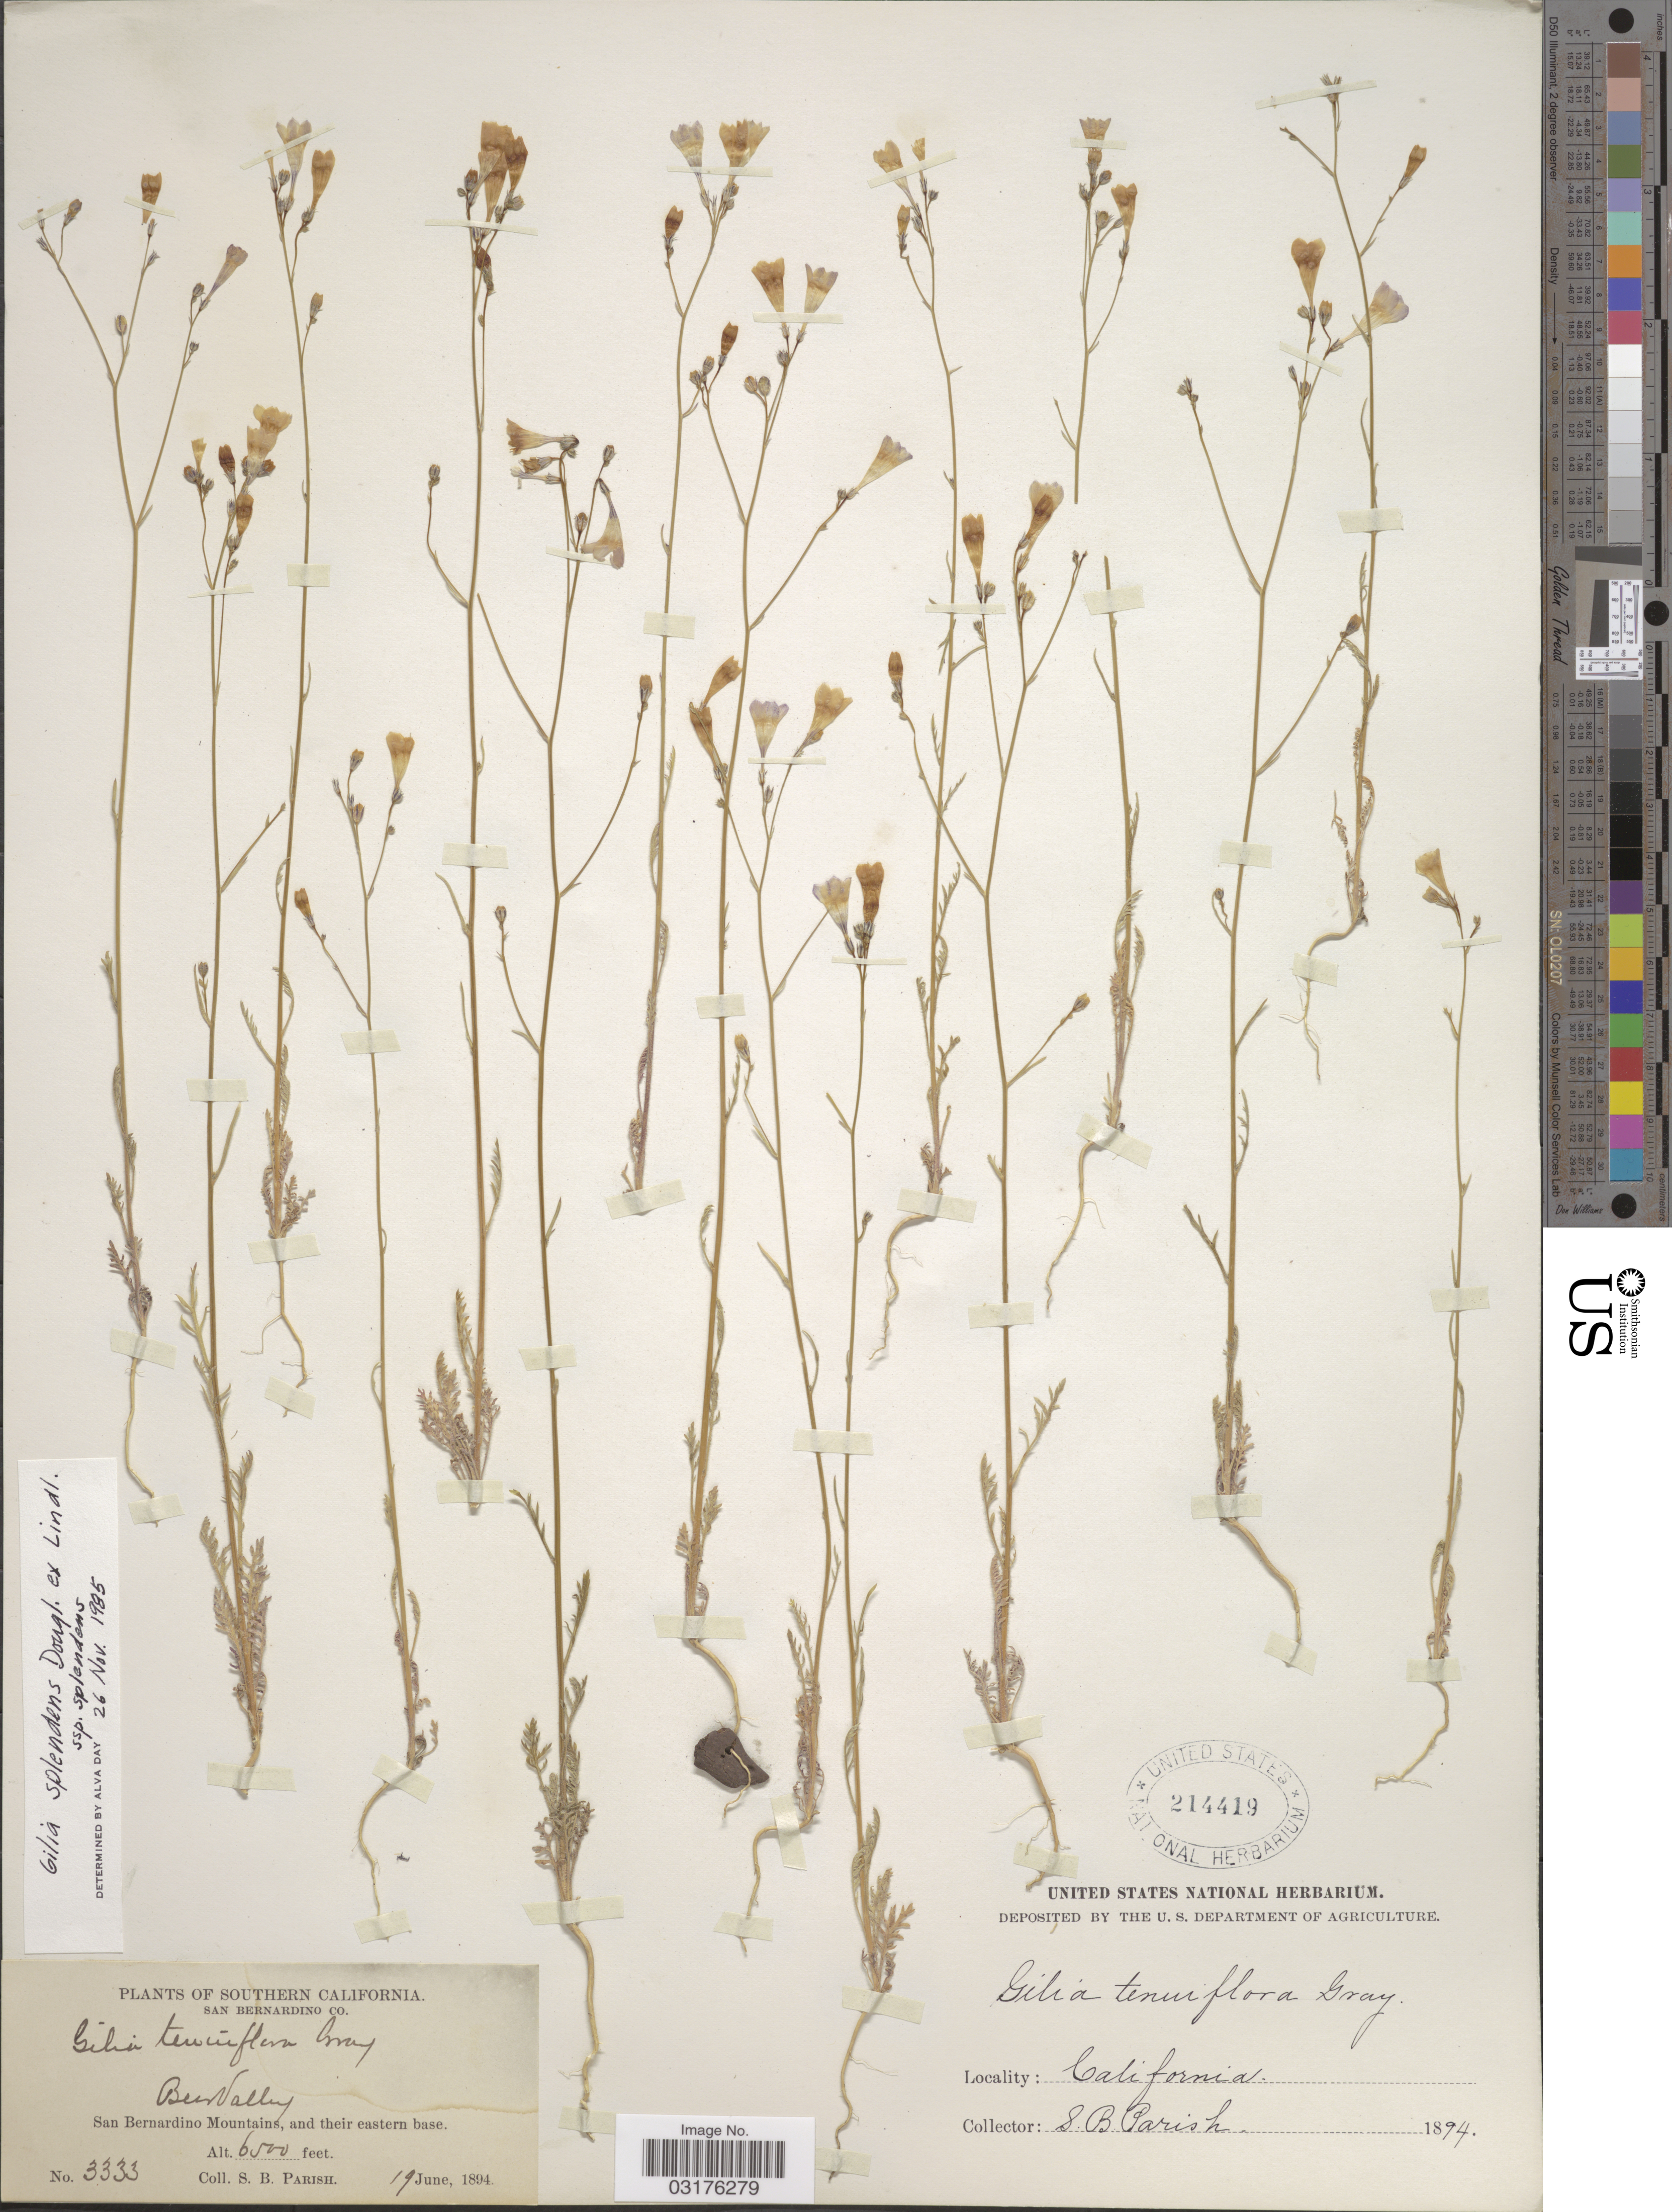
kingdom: Plantae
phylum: Tracheophyta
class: Magnoliopsida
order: Ericales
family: Polemoniaceae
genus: Saltugilia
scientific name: Saltugilia splendens subsp. splendens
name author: (Douglas ex H. Mason & A.D. Grant) L.A. Johnson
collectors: S. B. Parish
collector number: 3333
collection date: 1894-06-19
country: United States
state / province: California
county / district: San Bernardino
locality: Southern California. San Bernardino Co., Bear Valley, San Bernardino Mountains, and their eastern base.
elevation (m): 1981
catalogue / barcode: US 214419